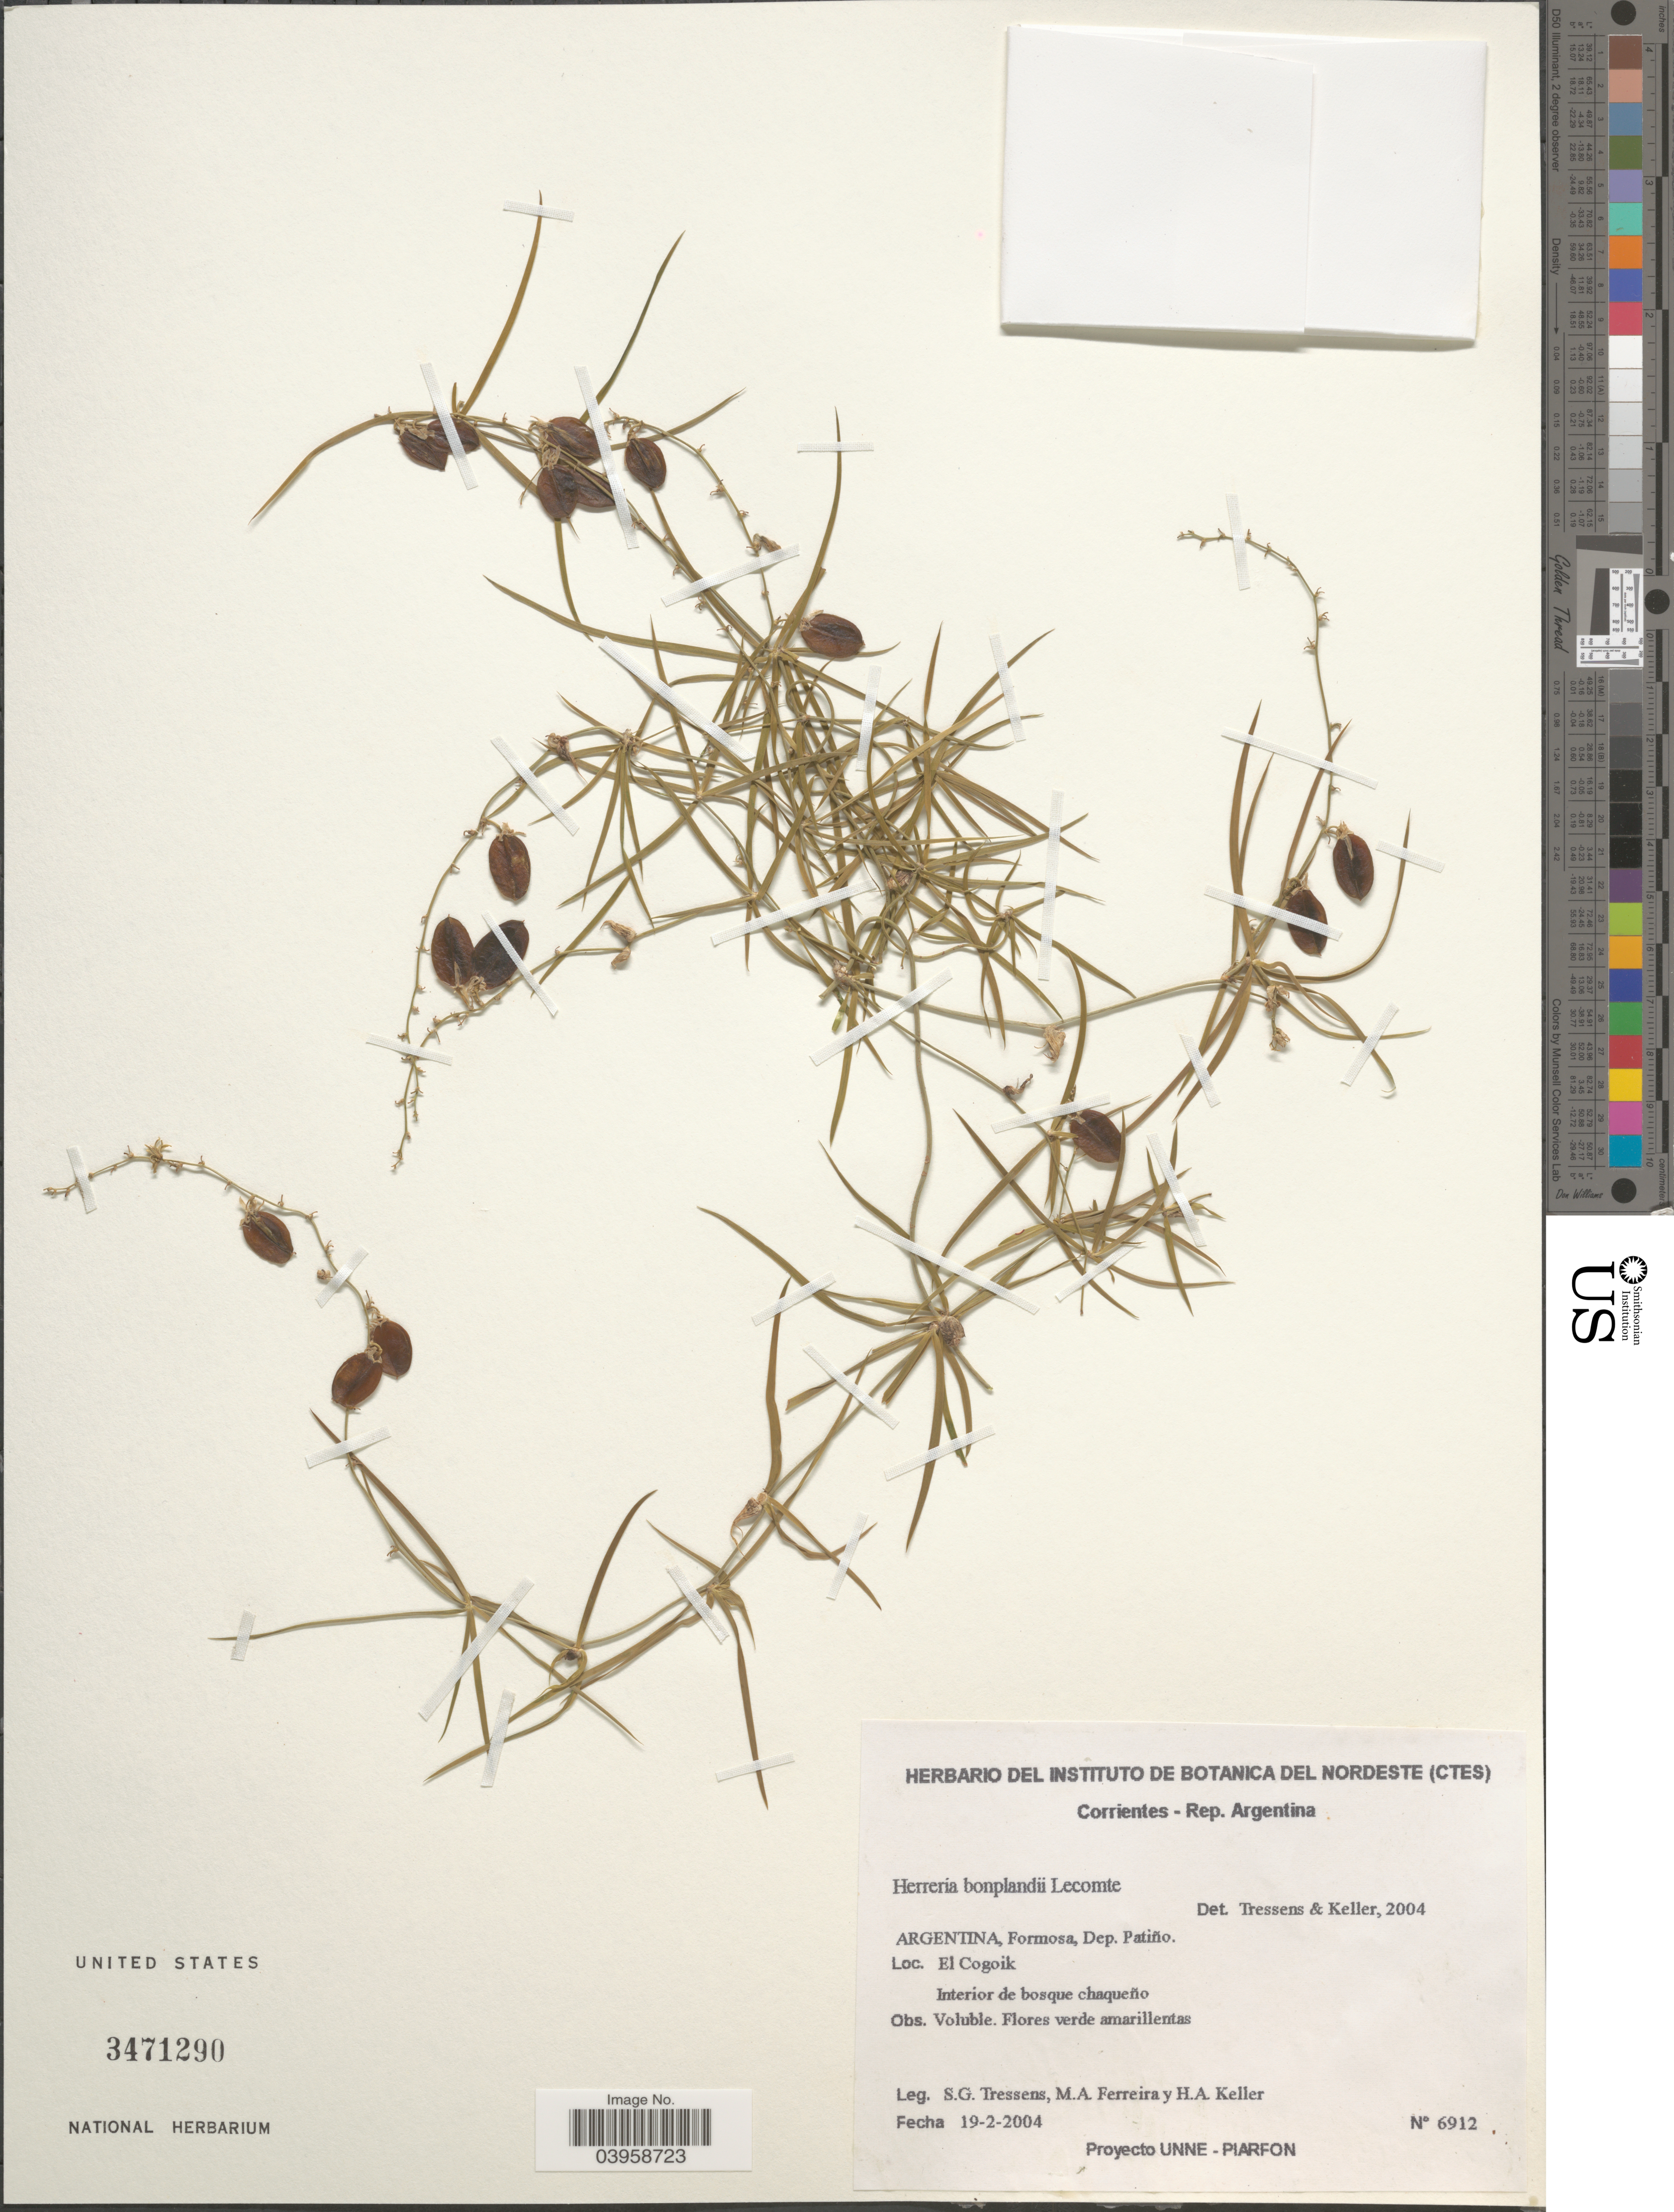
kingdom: Plantae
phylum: Tracheophyta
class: Liliopsida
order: Asparagales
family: Asparagaceae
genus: Herreria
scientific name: Herreria montevidensis var. bonplandii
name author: L.B. Sm.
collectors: S. Tressens, M. Ferreira & H. Keller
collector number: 6912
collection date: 2004-02-19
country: Argentina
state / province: Formosa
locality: Dep. Patiño. El Cogoik. Interior de bosque chaqueño.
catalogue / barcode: US 3471290